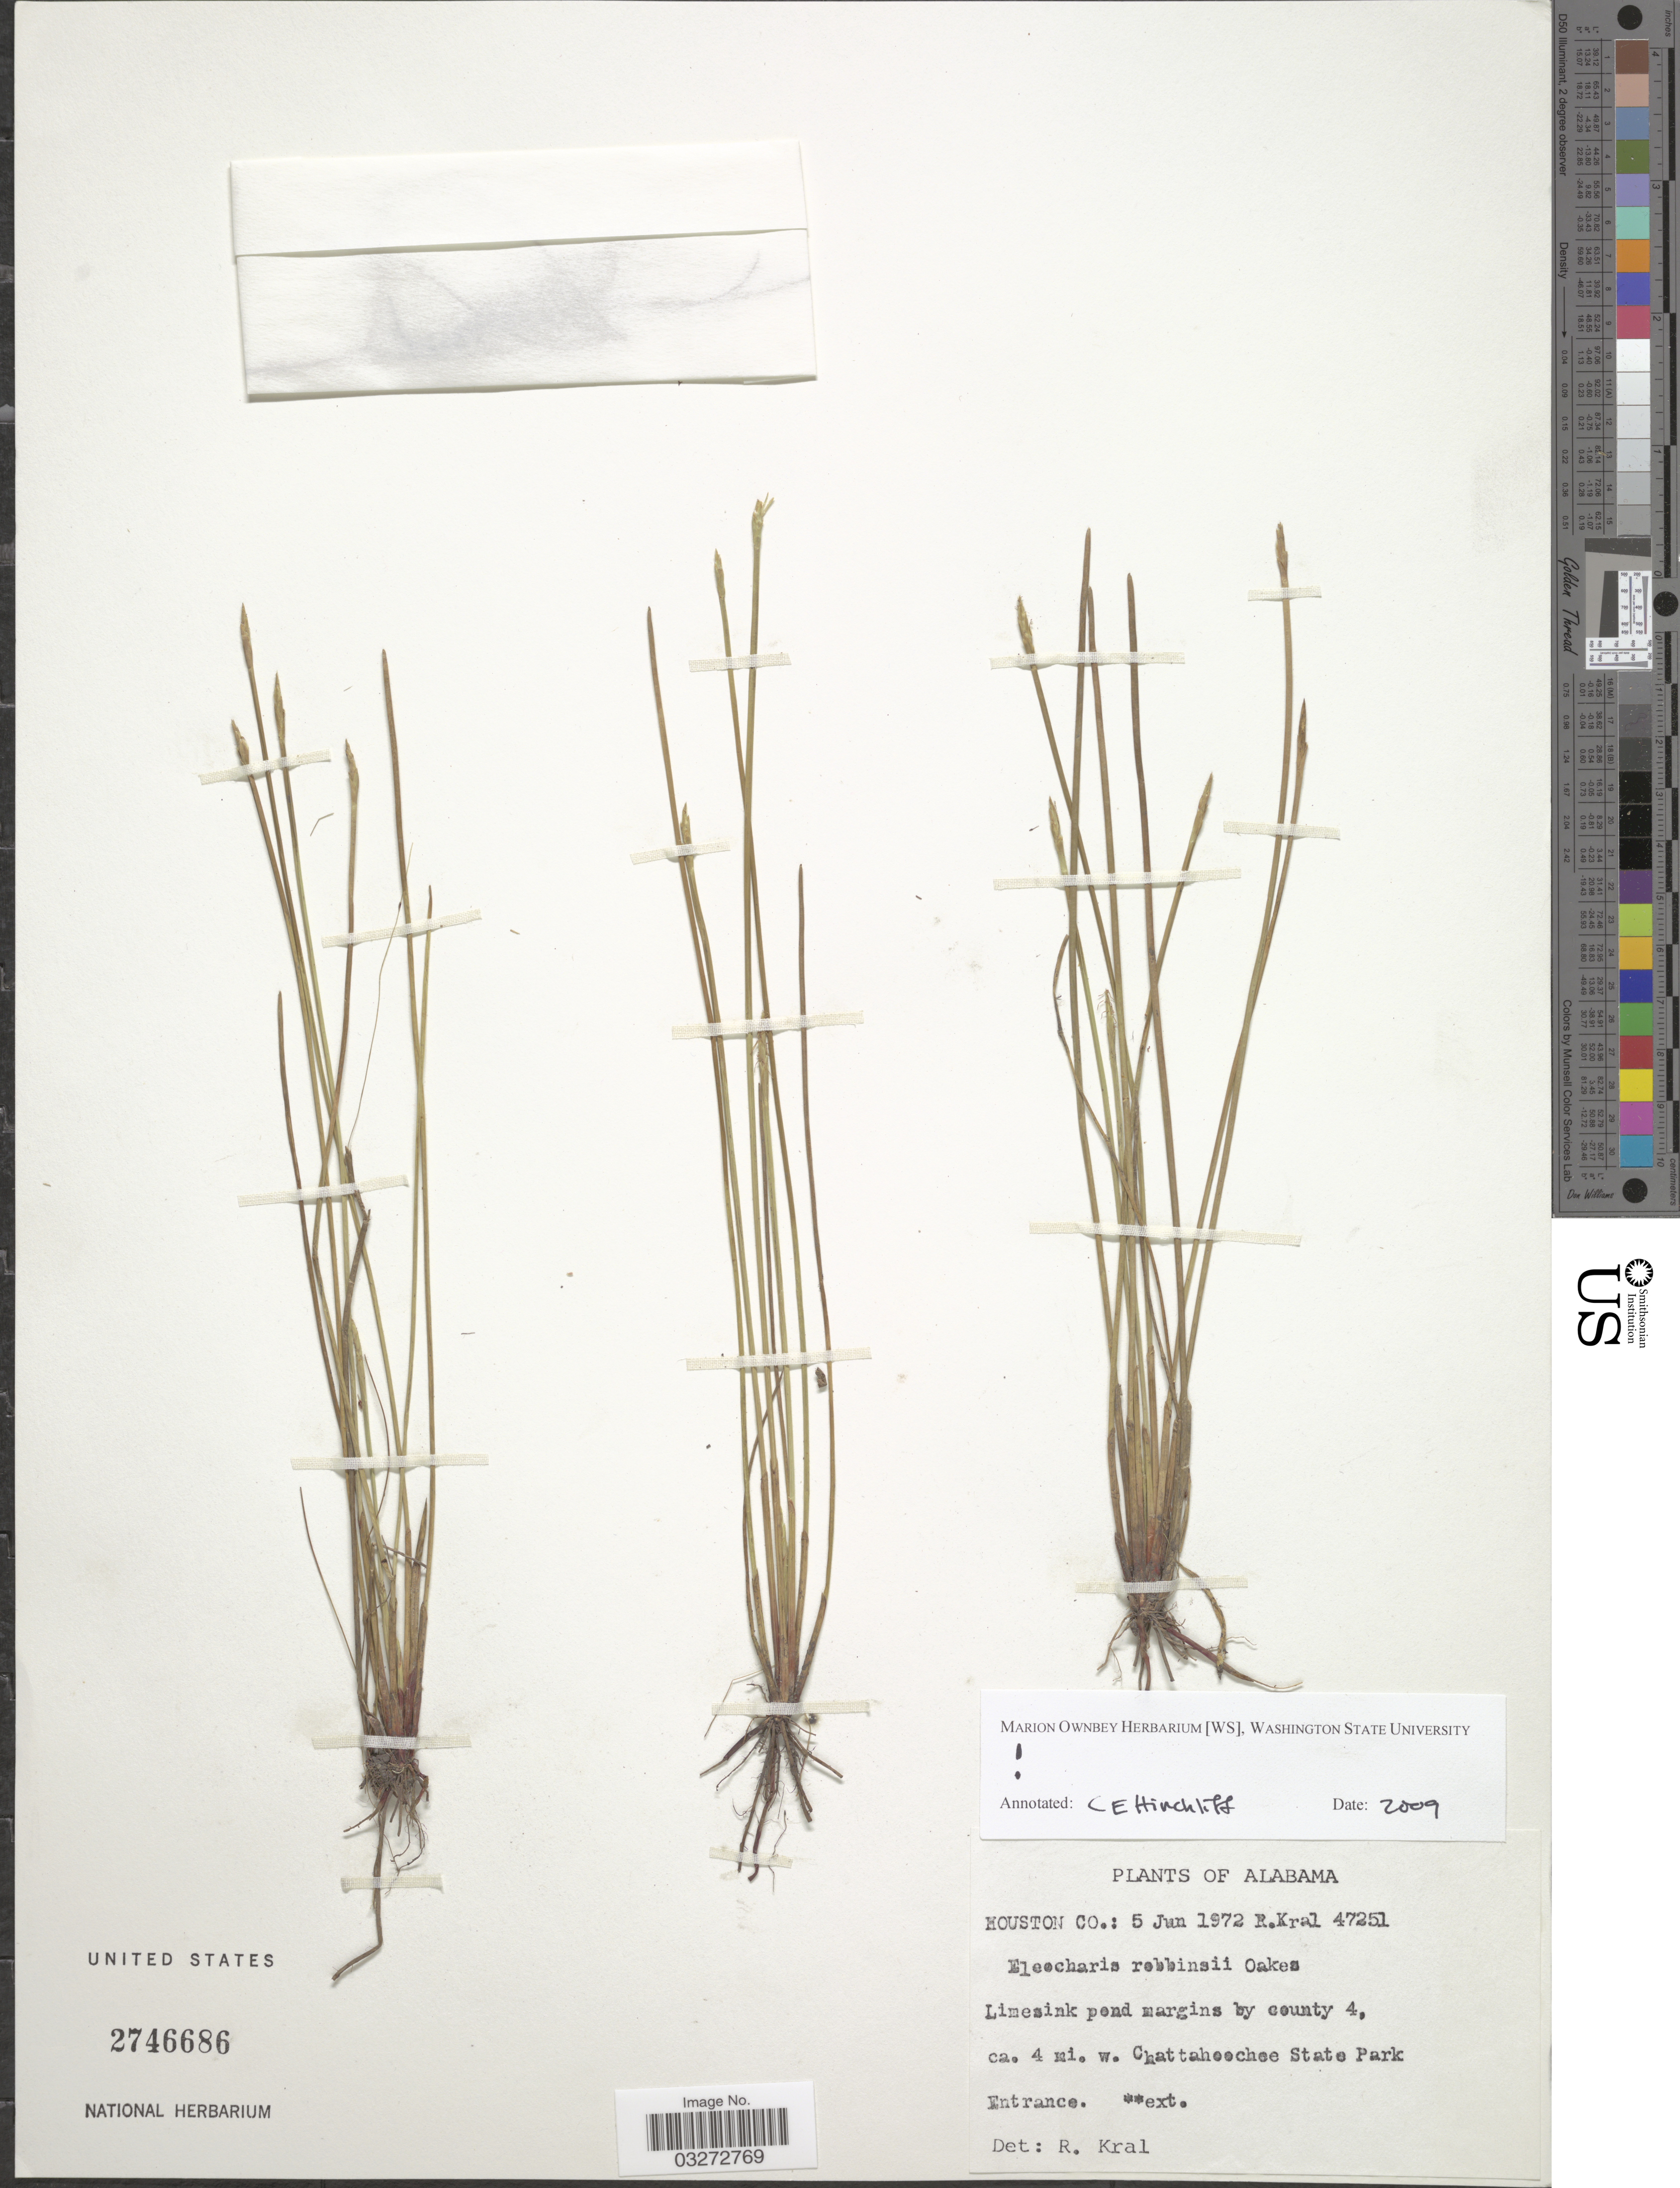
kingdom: Plantae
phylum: Tracheophyta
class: Liliopsida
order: Poales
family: Cyperaceae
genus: Eleocharis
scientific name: Eleocharis robbinsii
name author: Oakes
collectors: R. Kral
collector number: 47251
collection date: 1972-06-05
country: United States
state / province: Alabama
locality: Houston Co. Limesink pond margins by county 4, ca. 4 mi. w. Chattahoochee State Park Entrance.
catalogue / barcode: US 2746686